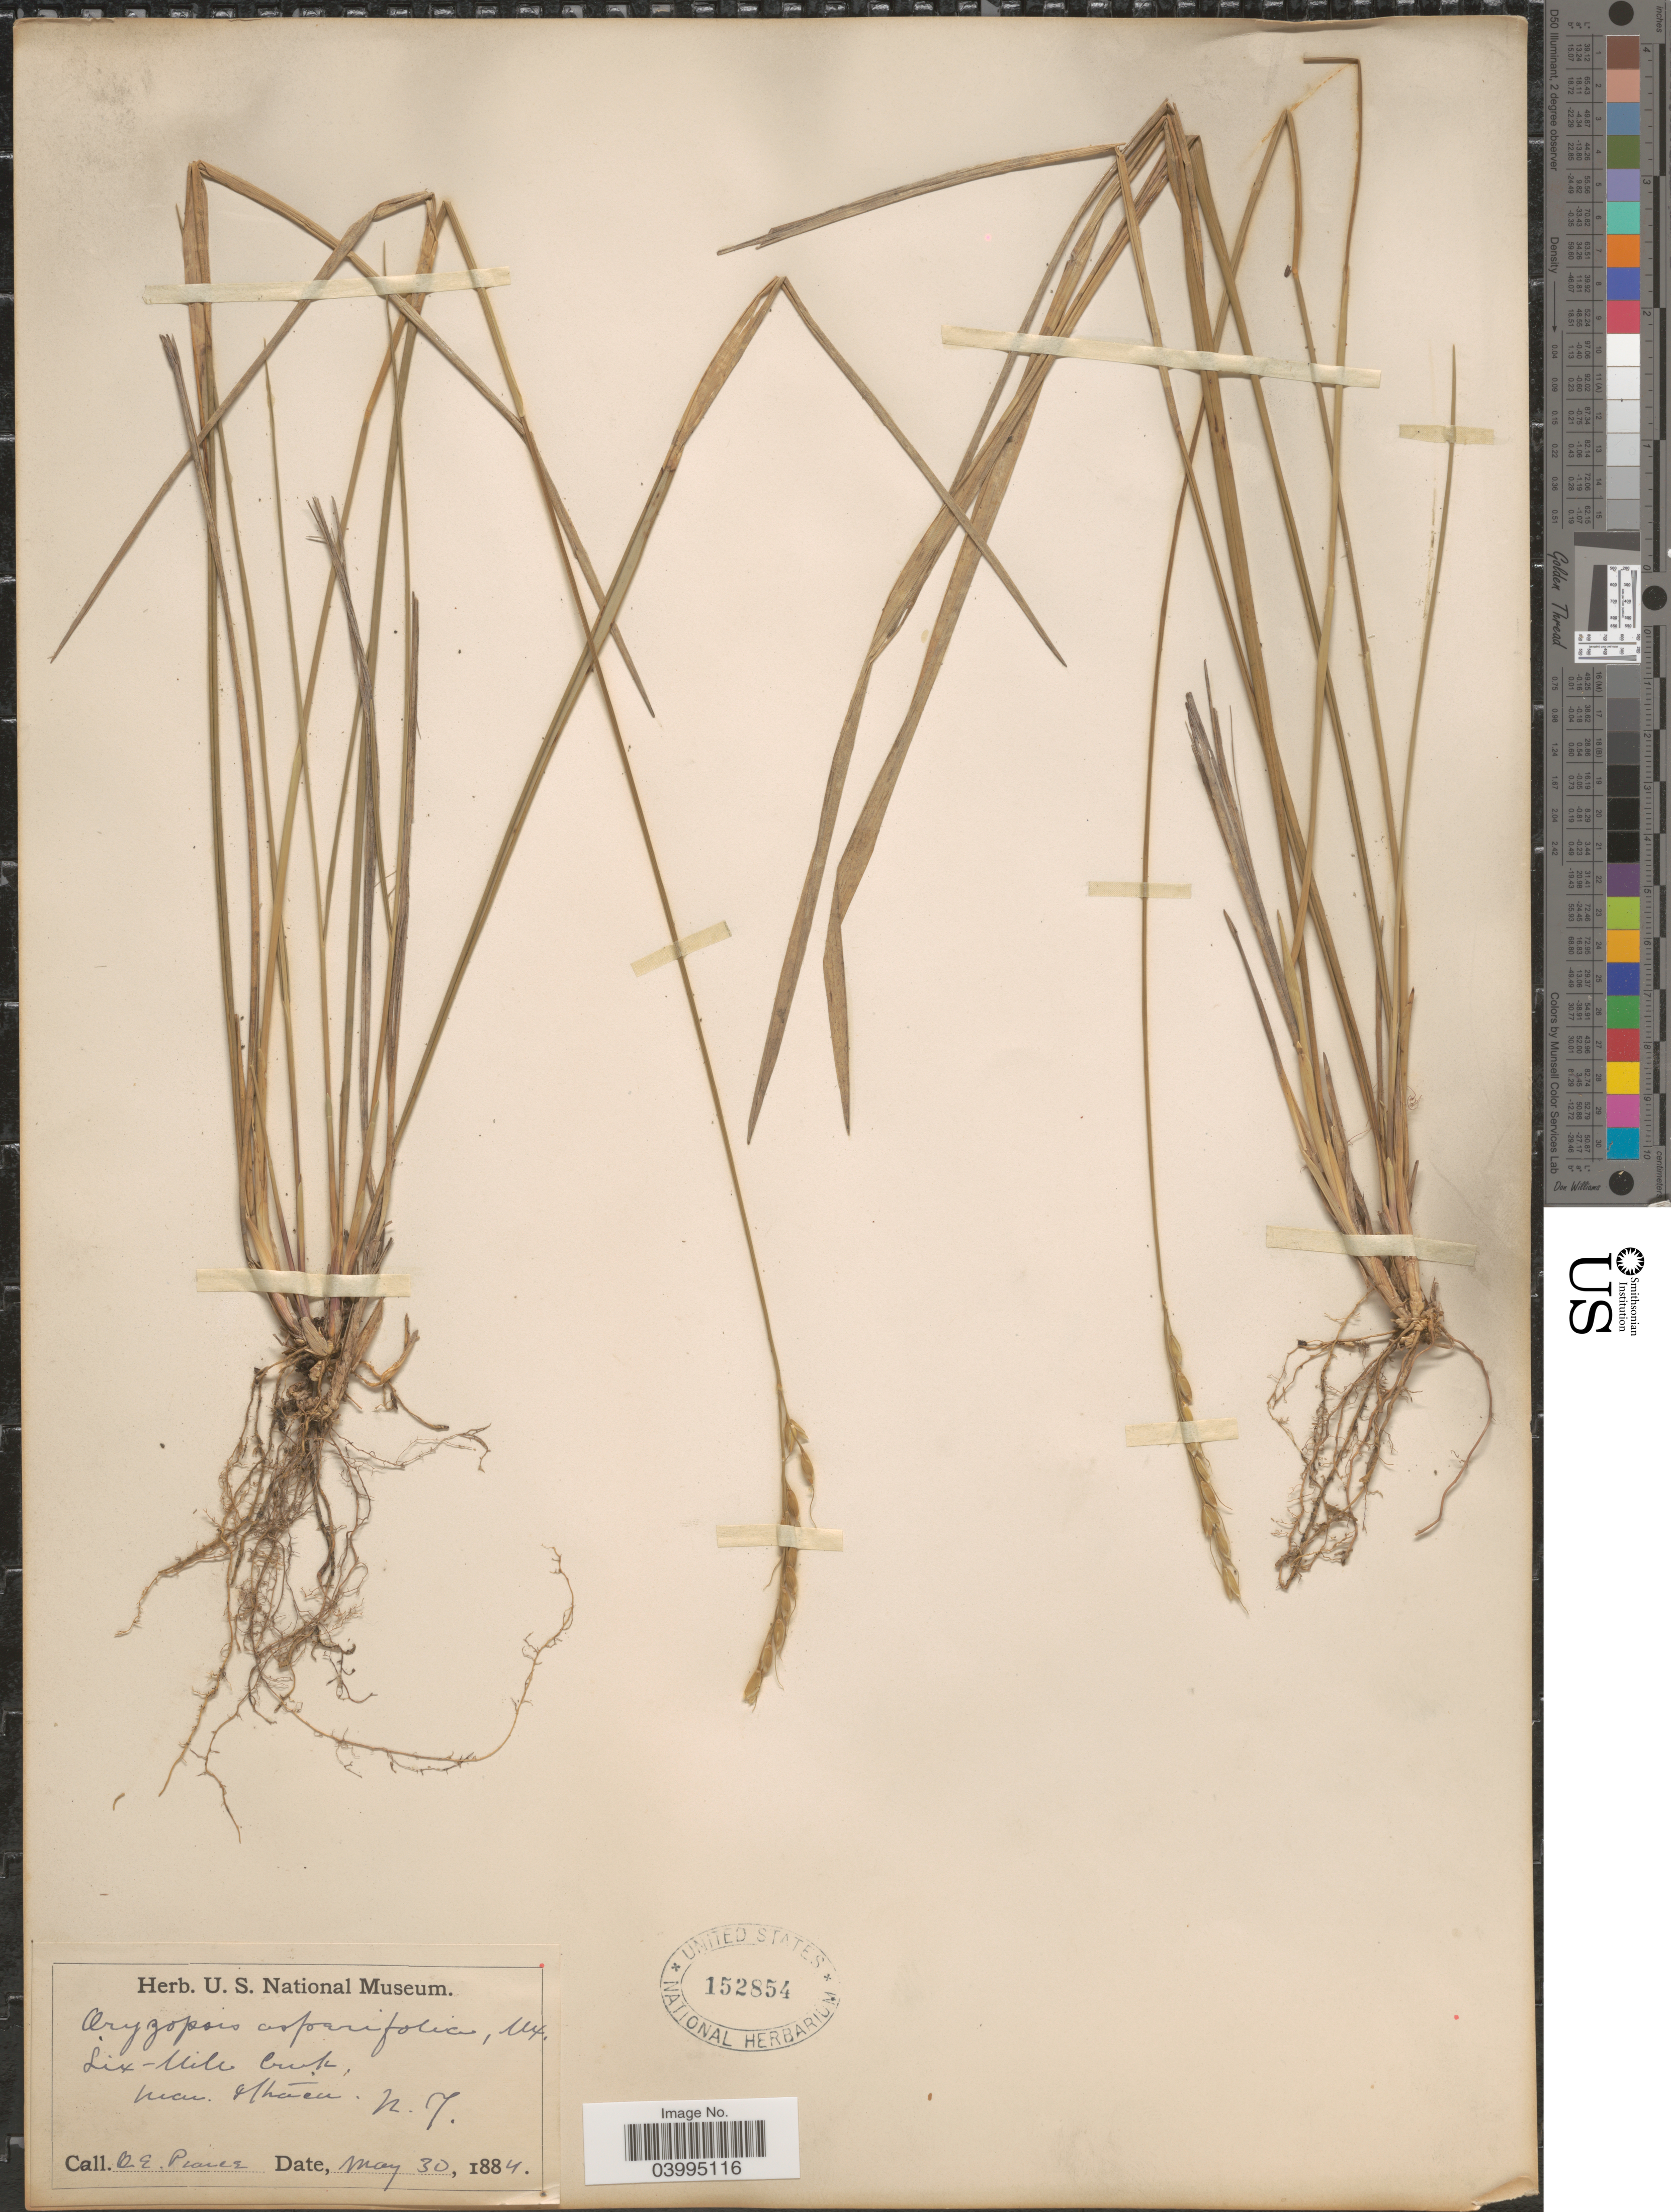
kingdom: Plantae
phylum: Tracheophyta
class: Liliopsida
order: Poales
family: Poaceae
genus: Oryzopsis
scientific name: Oryzopsis asperifolia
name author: Michx.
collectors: O. E. Pearce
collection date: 1884-05-30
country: United States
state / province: New York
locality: Six-Mile Creek, near Ithaca.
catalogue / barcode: US 152854